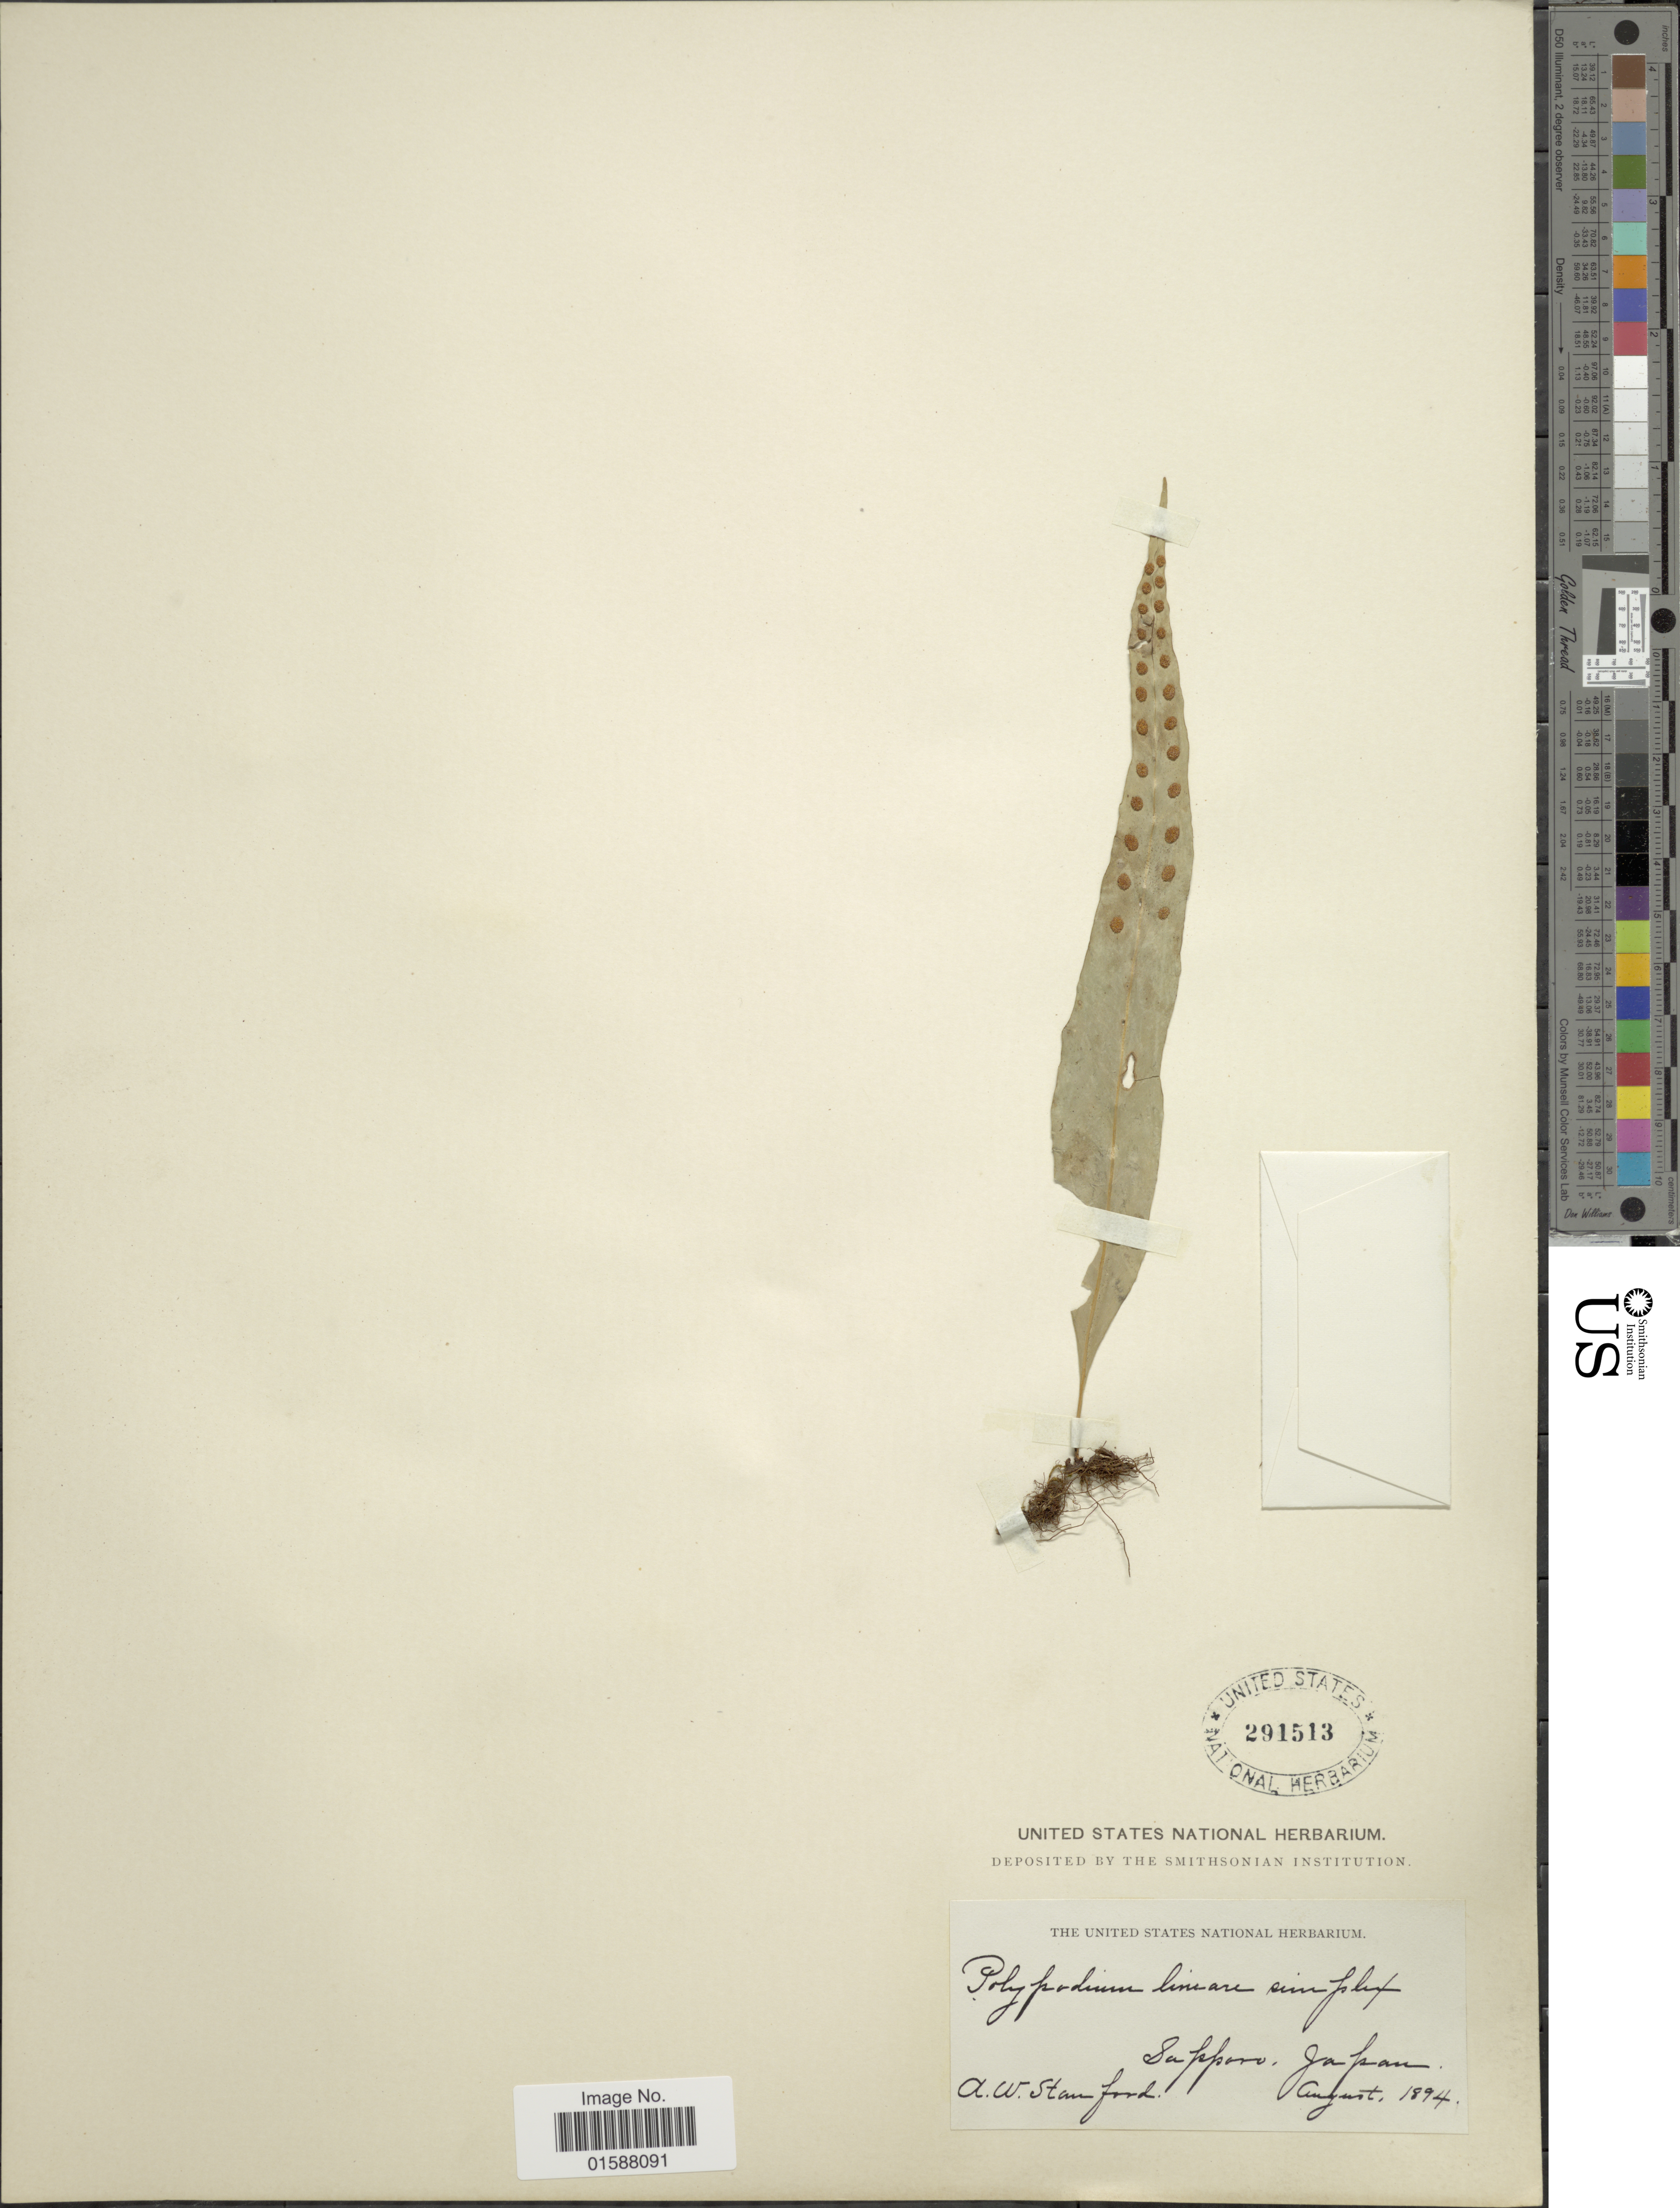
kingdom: Plantae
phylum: Tracheophyta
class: Polypodiopsida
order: Polypodiales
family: Polypodiaceae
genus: Lepisorus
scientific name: Lepisorus thunbergianus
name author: (Kaulf.) Ching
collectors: A. Stanford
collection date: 1894-08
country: Japan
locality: Sapporo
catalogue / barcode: US 291513